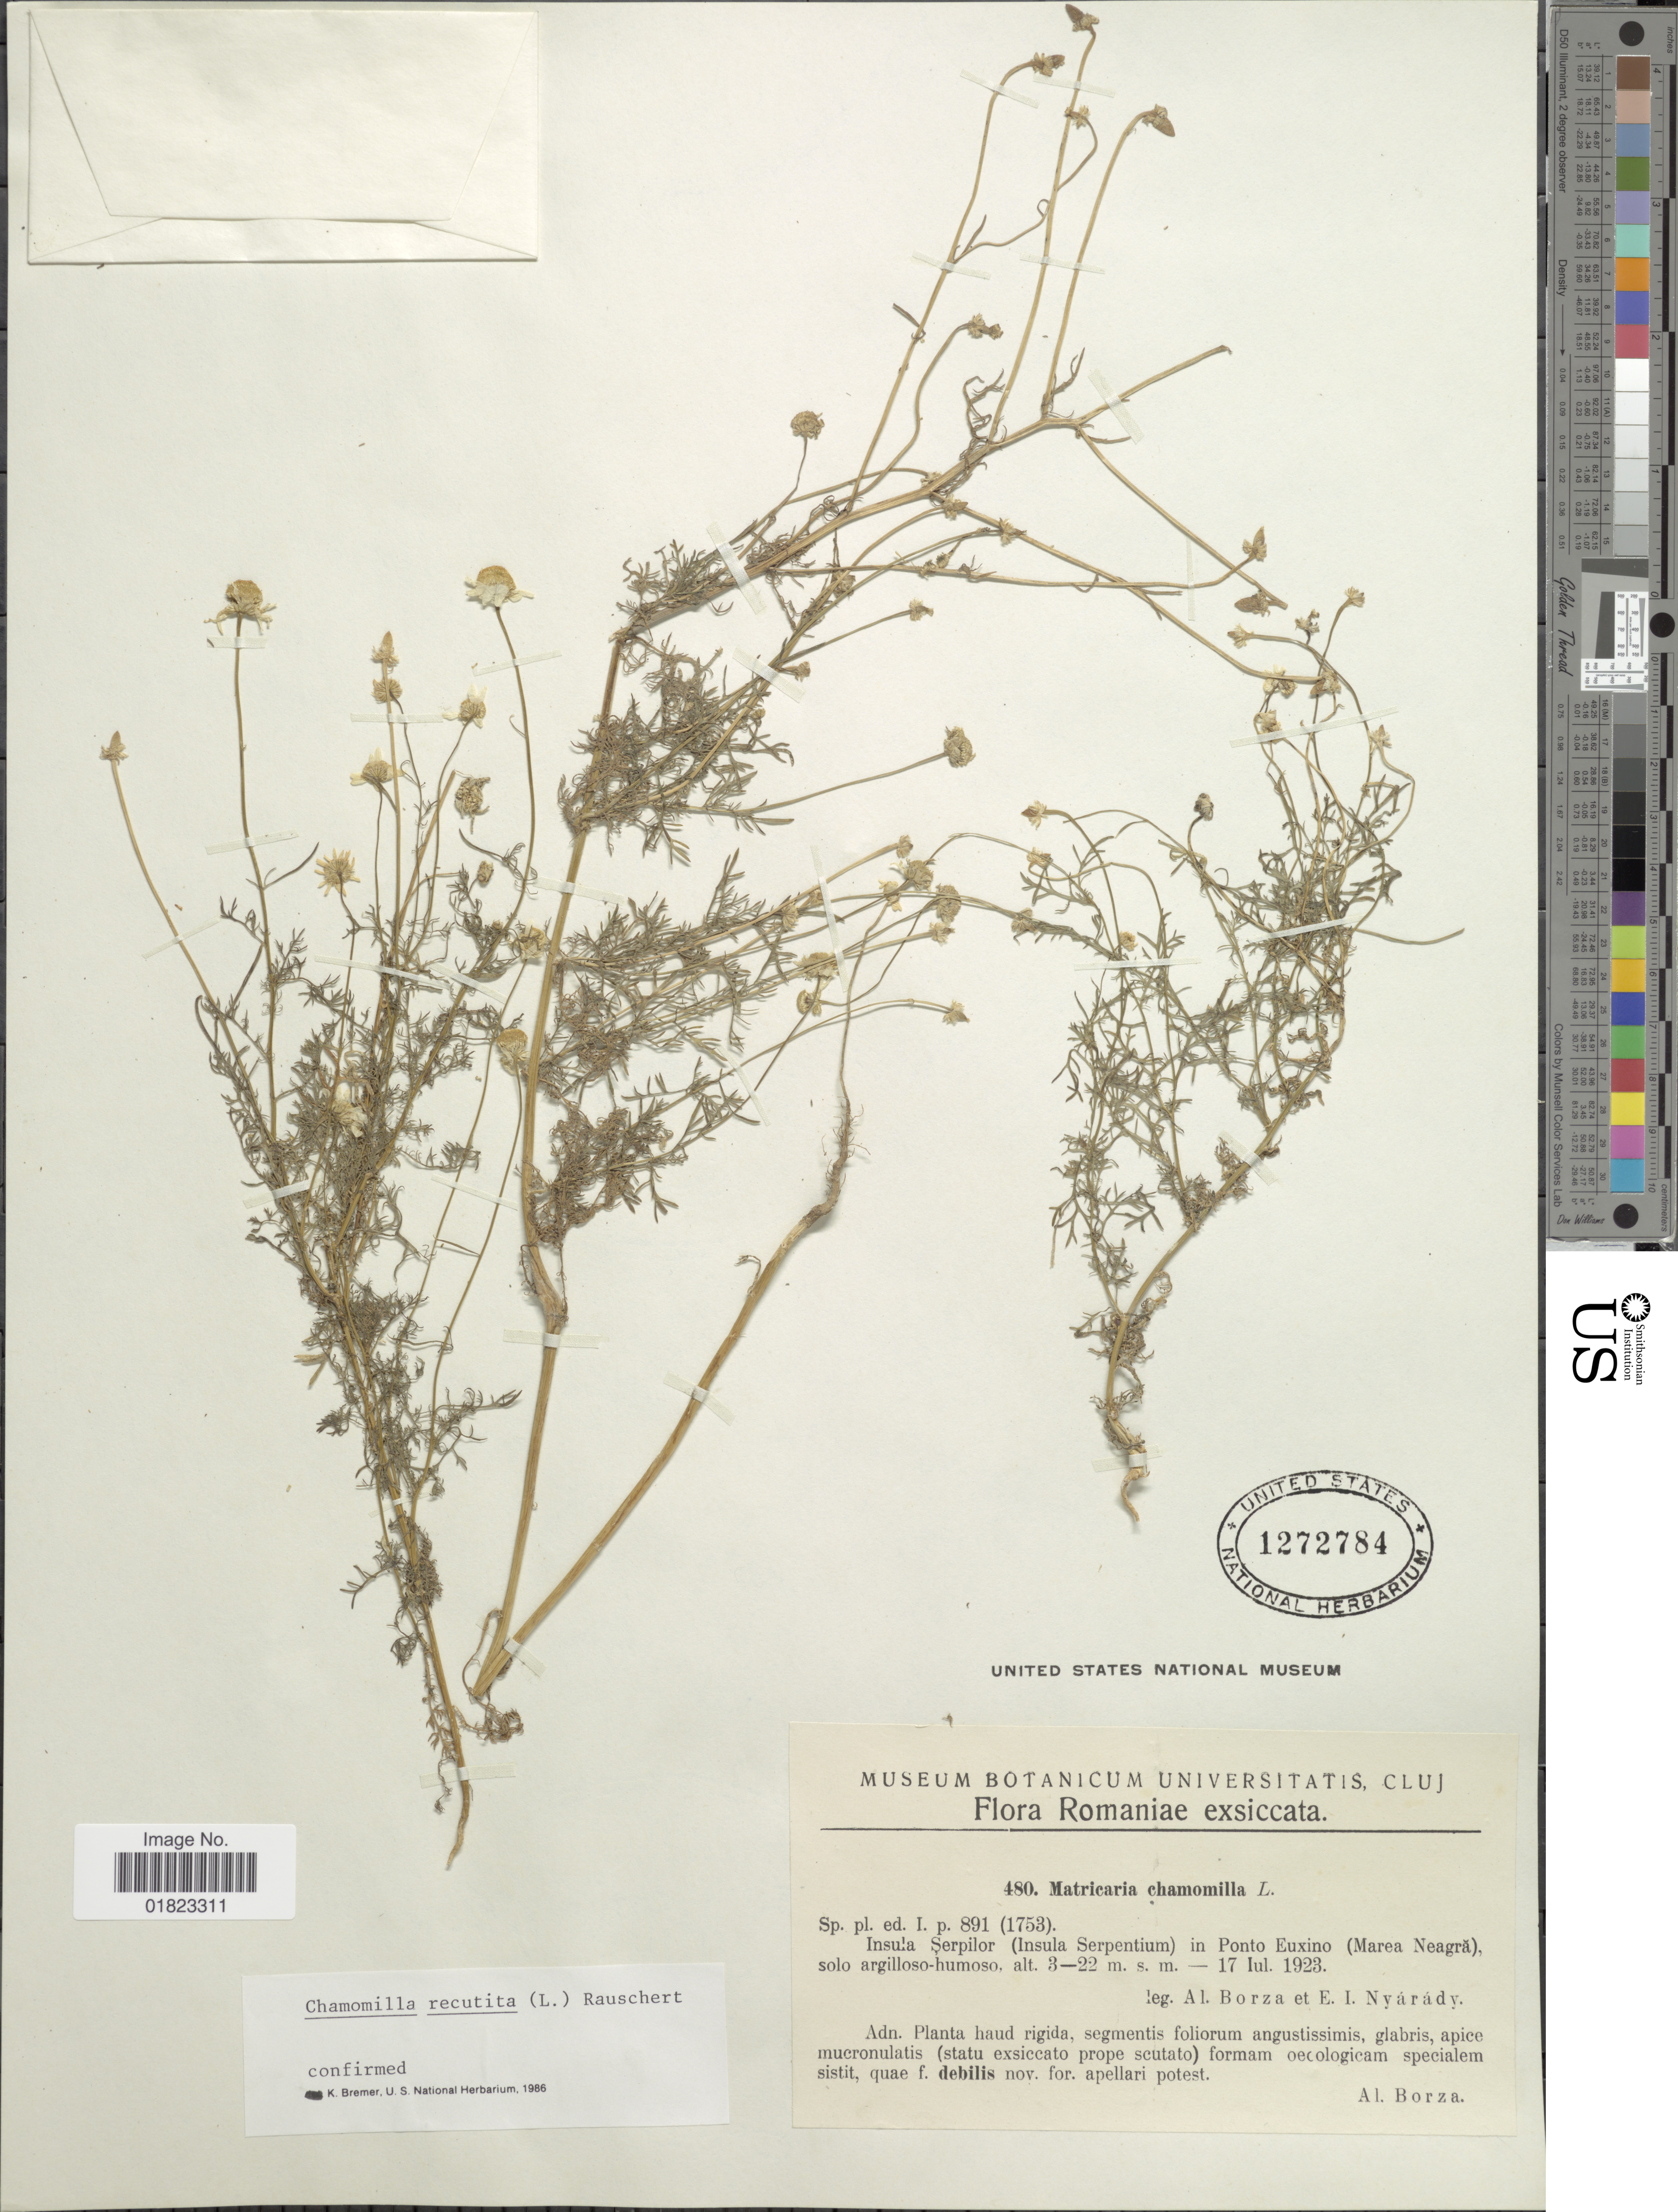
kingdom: Plantae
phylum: Tracheophyta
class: Magnoliopsida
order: Asterales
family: Asteraceae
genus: Matricaria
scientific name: Matricaria recutita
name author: L.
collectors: A. Borza & E. Nyárády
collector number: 480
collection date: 1923-07-17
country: Romania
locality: Insula Sepilor ( Insula Serpentium ) in Ponto Euxino (Marea Neagra) solo argilloso-humoso.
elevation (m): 3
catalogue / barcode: US 1272784